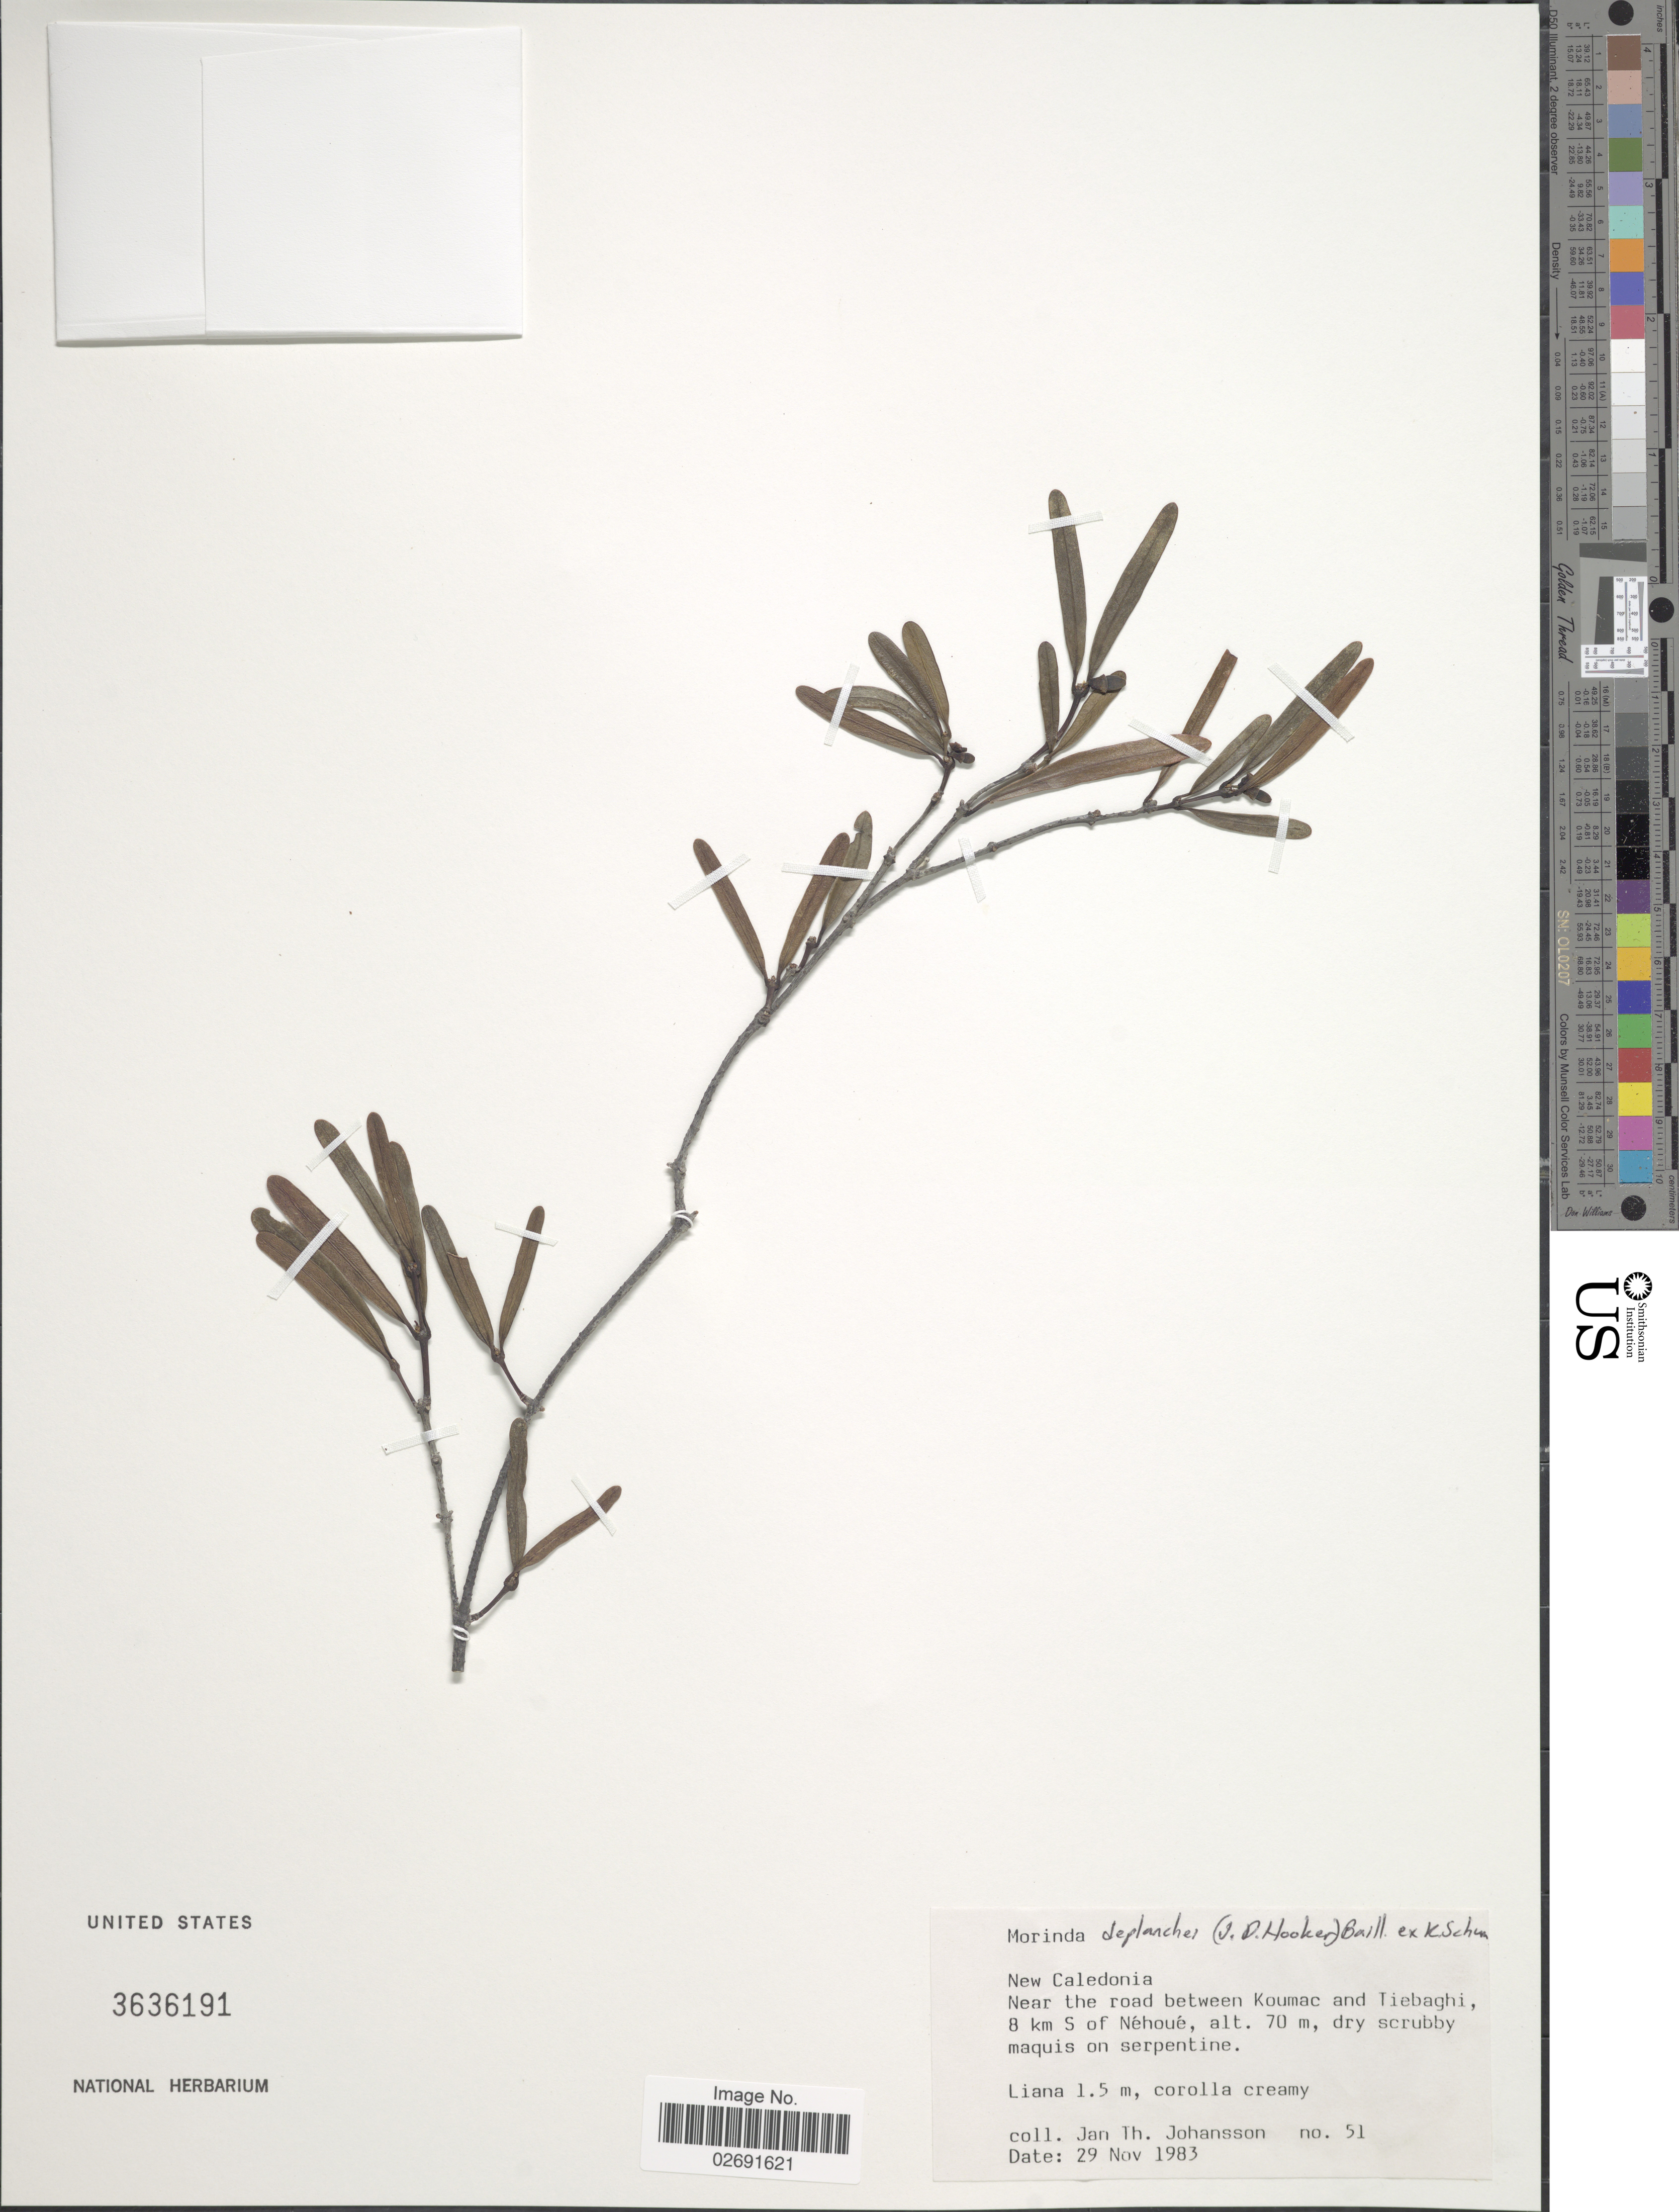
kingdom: Plantae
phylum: Tracheophyta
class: Magnoliopsida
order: Gentianales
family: Rubiaceae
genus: Gynochthodes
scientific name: Gynochthodes deplanchei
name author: (Hook. f.) Razafim. & B. Bremer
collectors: J.T. Johansson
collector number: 51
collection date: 1983-11-29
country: New Caledonia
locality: Near the road between Koumac and Tiebaghi, 8 km S of Néhoué.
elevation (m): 70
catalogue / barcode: US 3636191